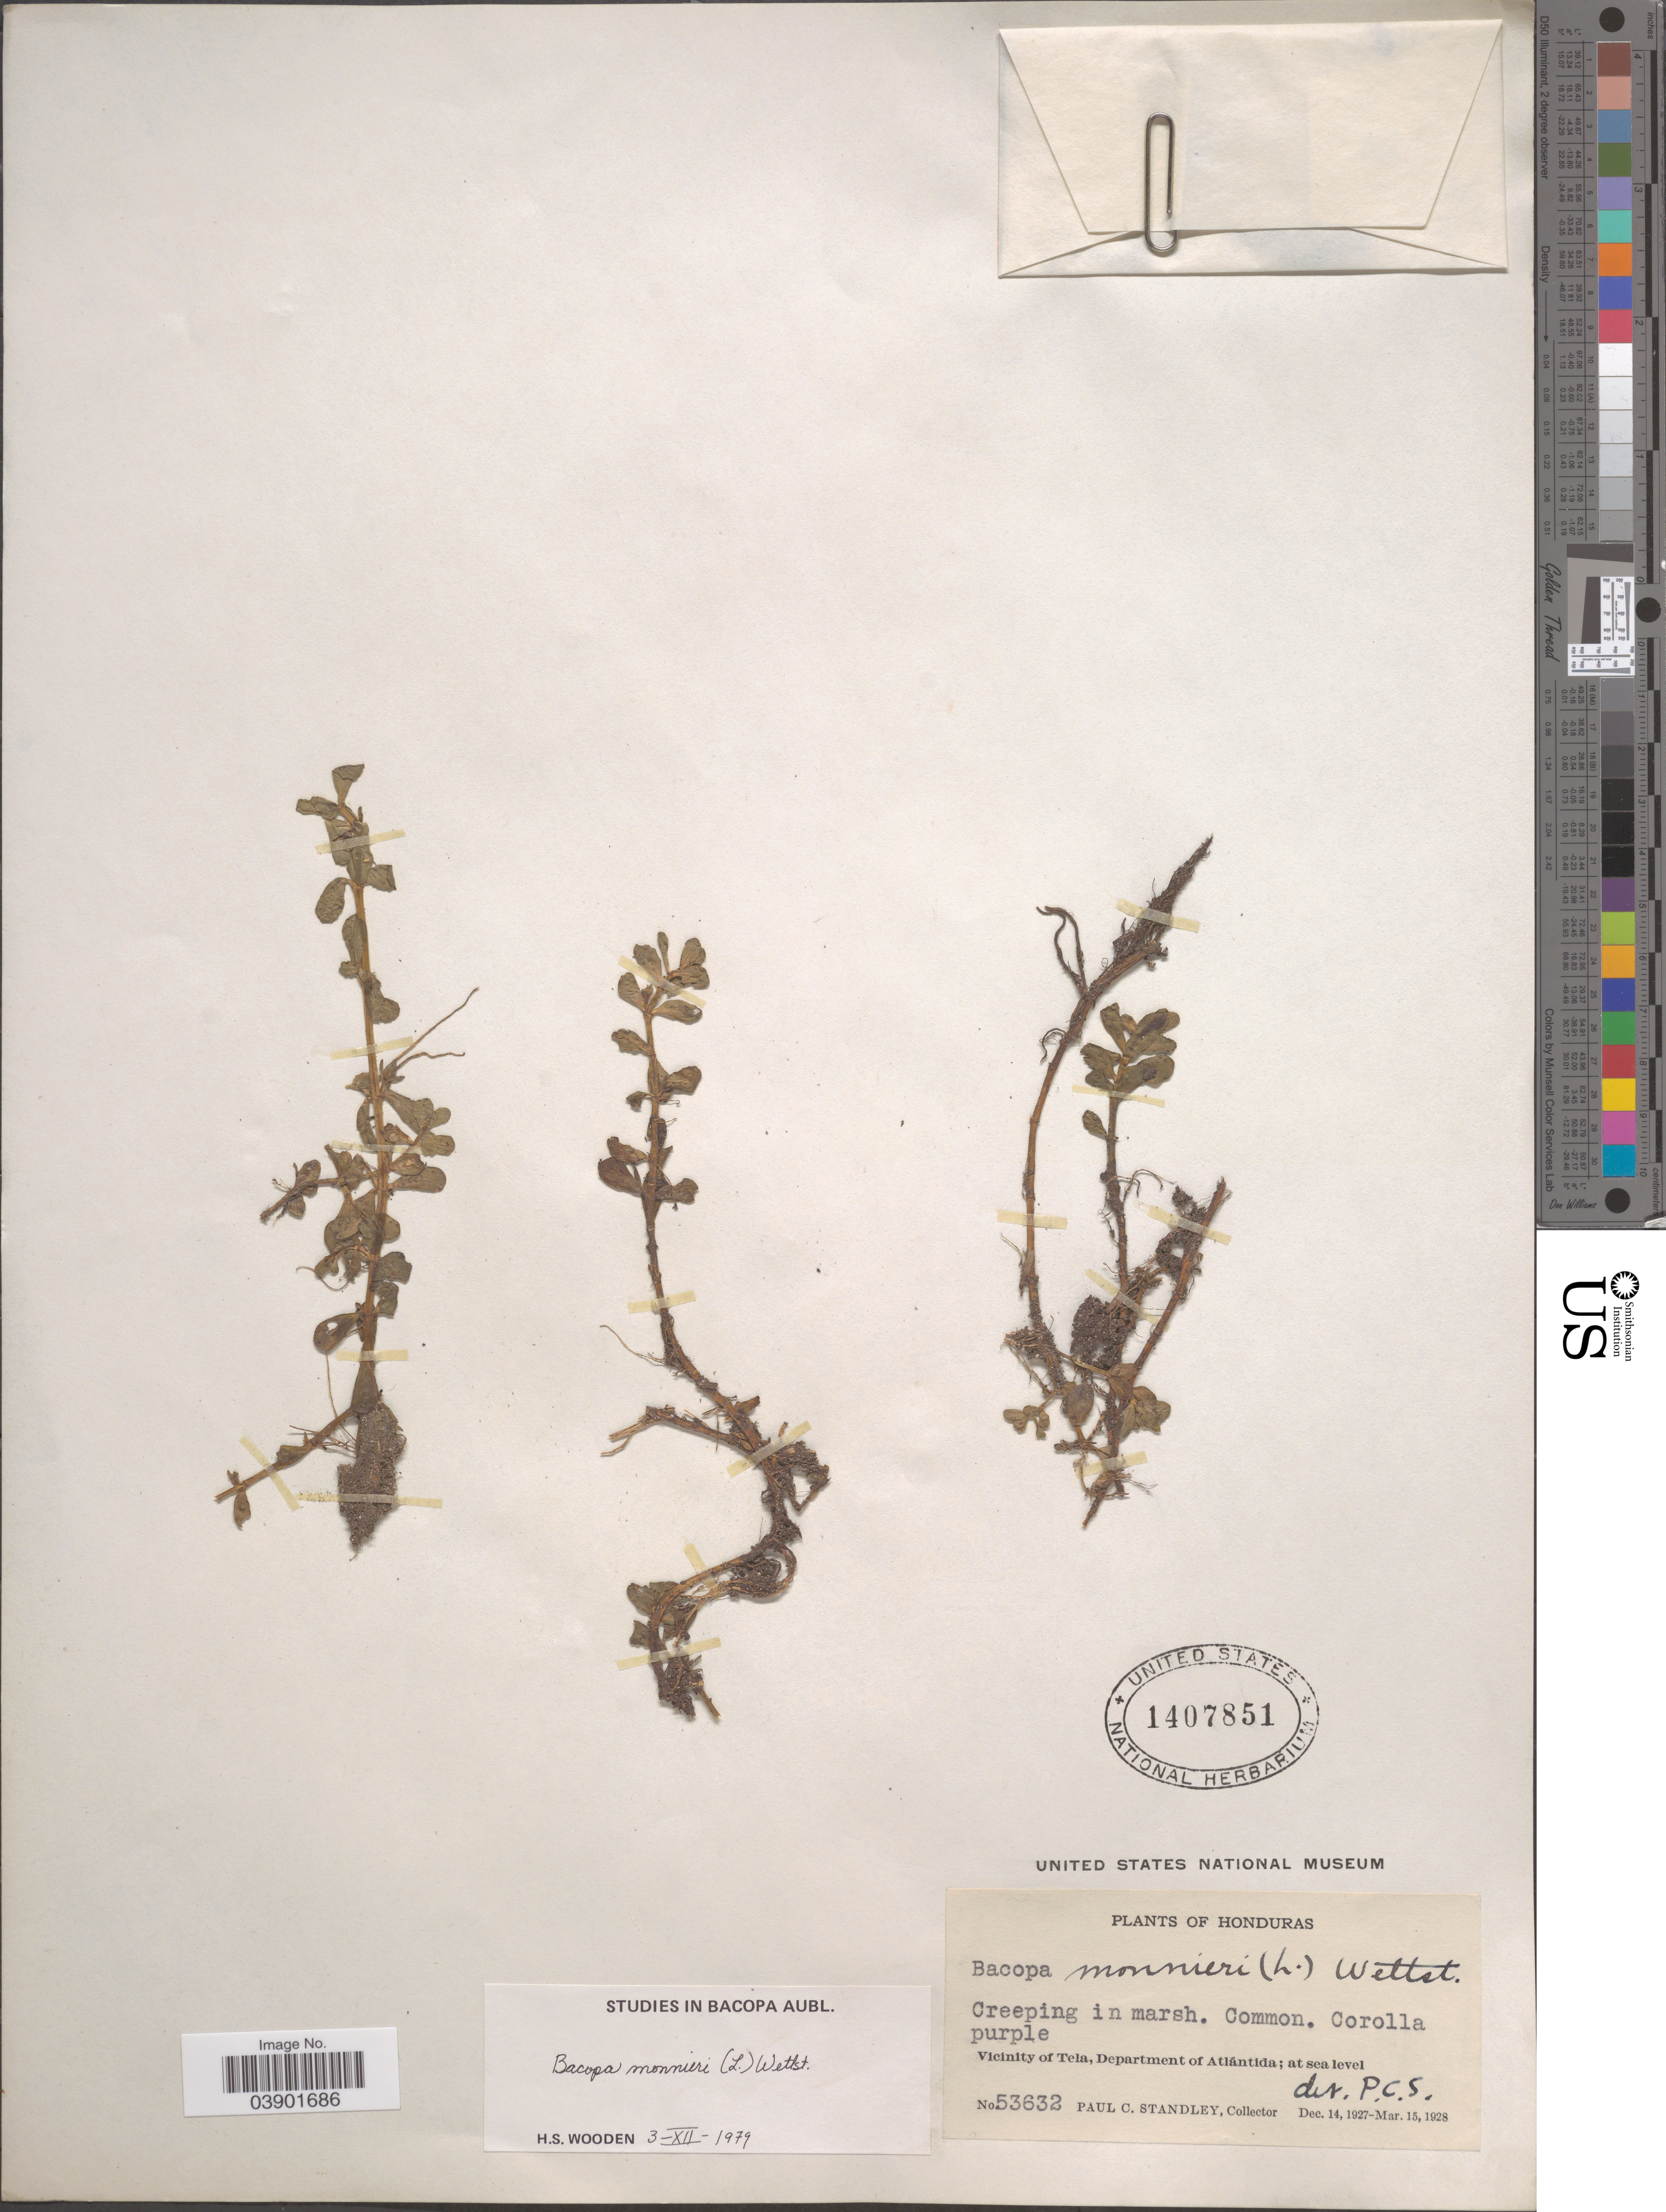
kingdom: Plantae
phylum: Tracheophyta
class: Magnoliopsida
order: Lamiales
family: Plantaginaceae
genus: Bacopa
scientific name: Bacopa monnieri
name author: (L.) Pennell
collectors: P. C. Standley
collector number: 53632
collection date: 1927-12-14/1928-03-15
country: Honduras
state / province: Atlantida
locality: Vicinity of Tela, Department of Atlántida.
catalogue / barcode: US 1407851